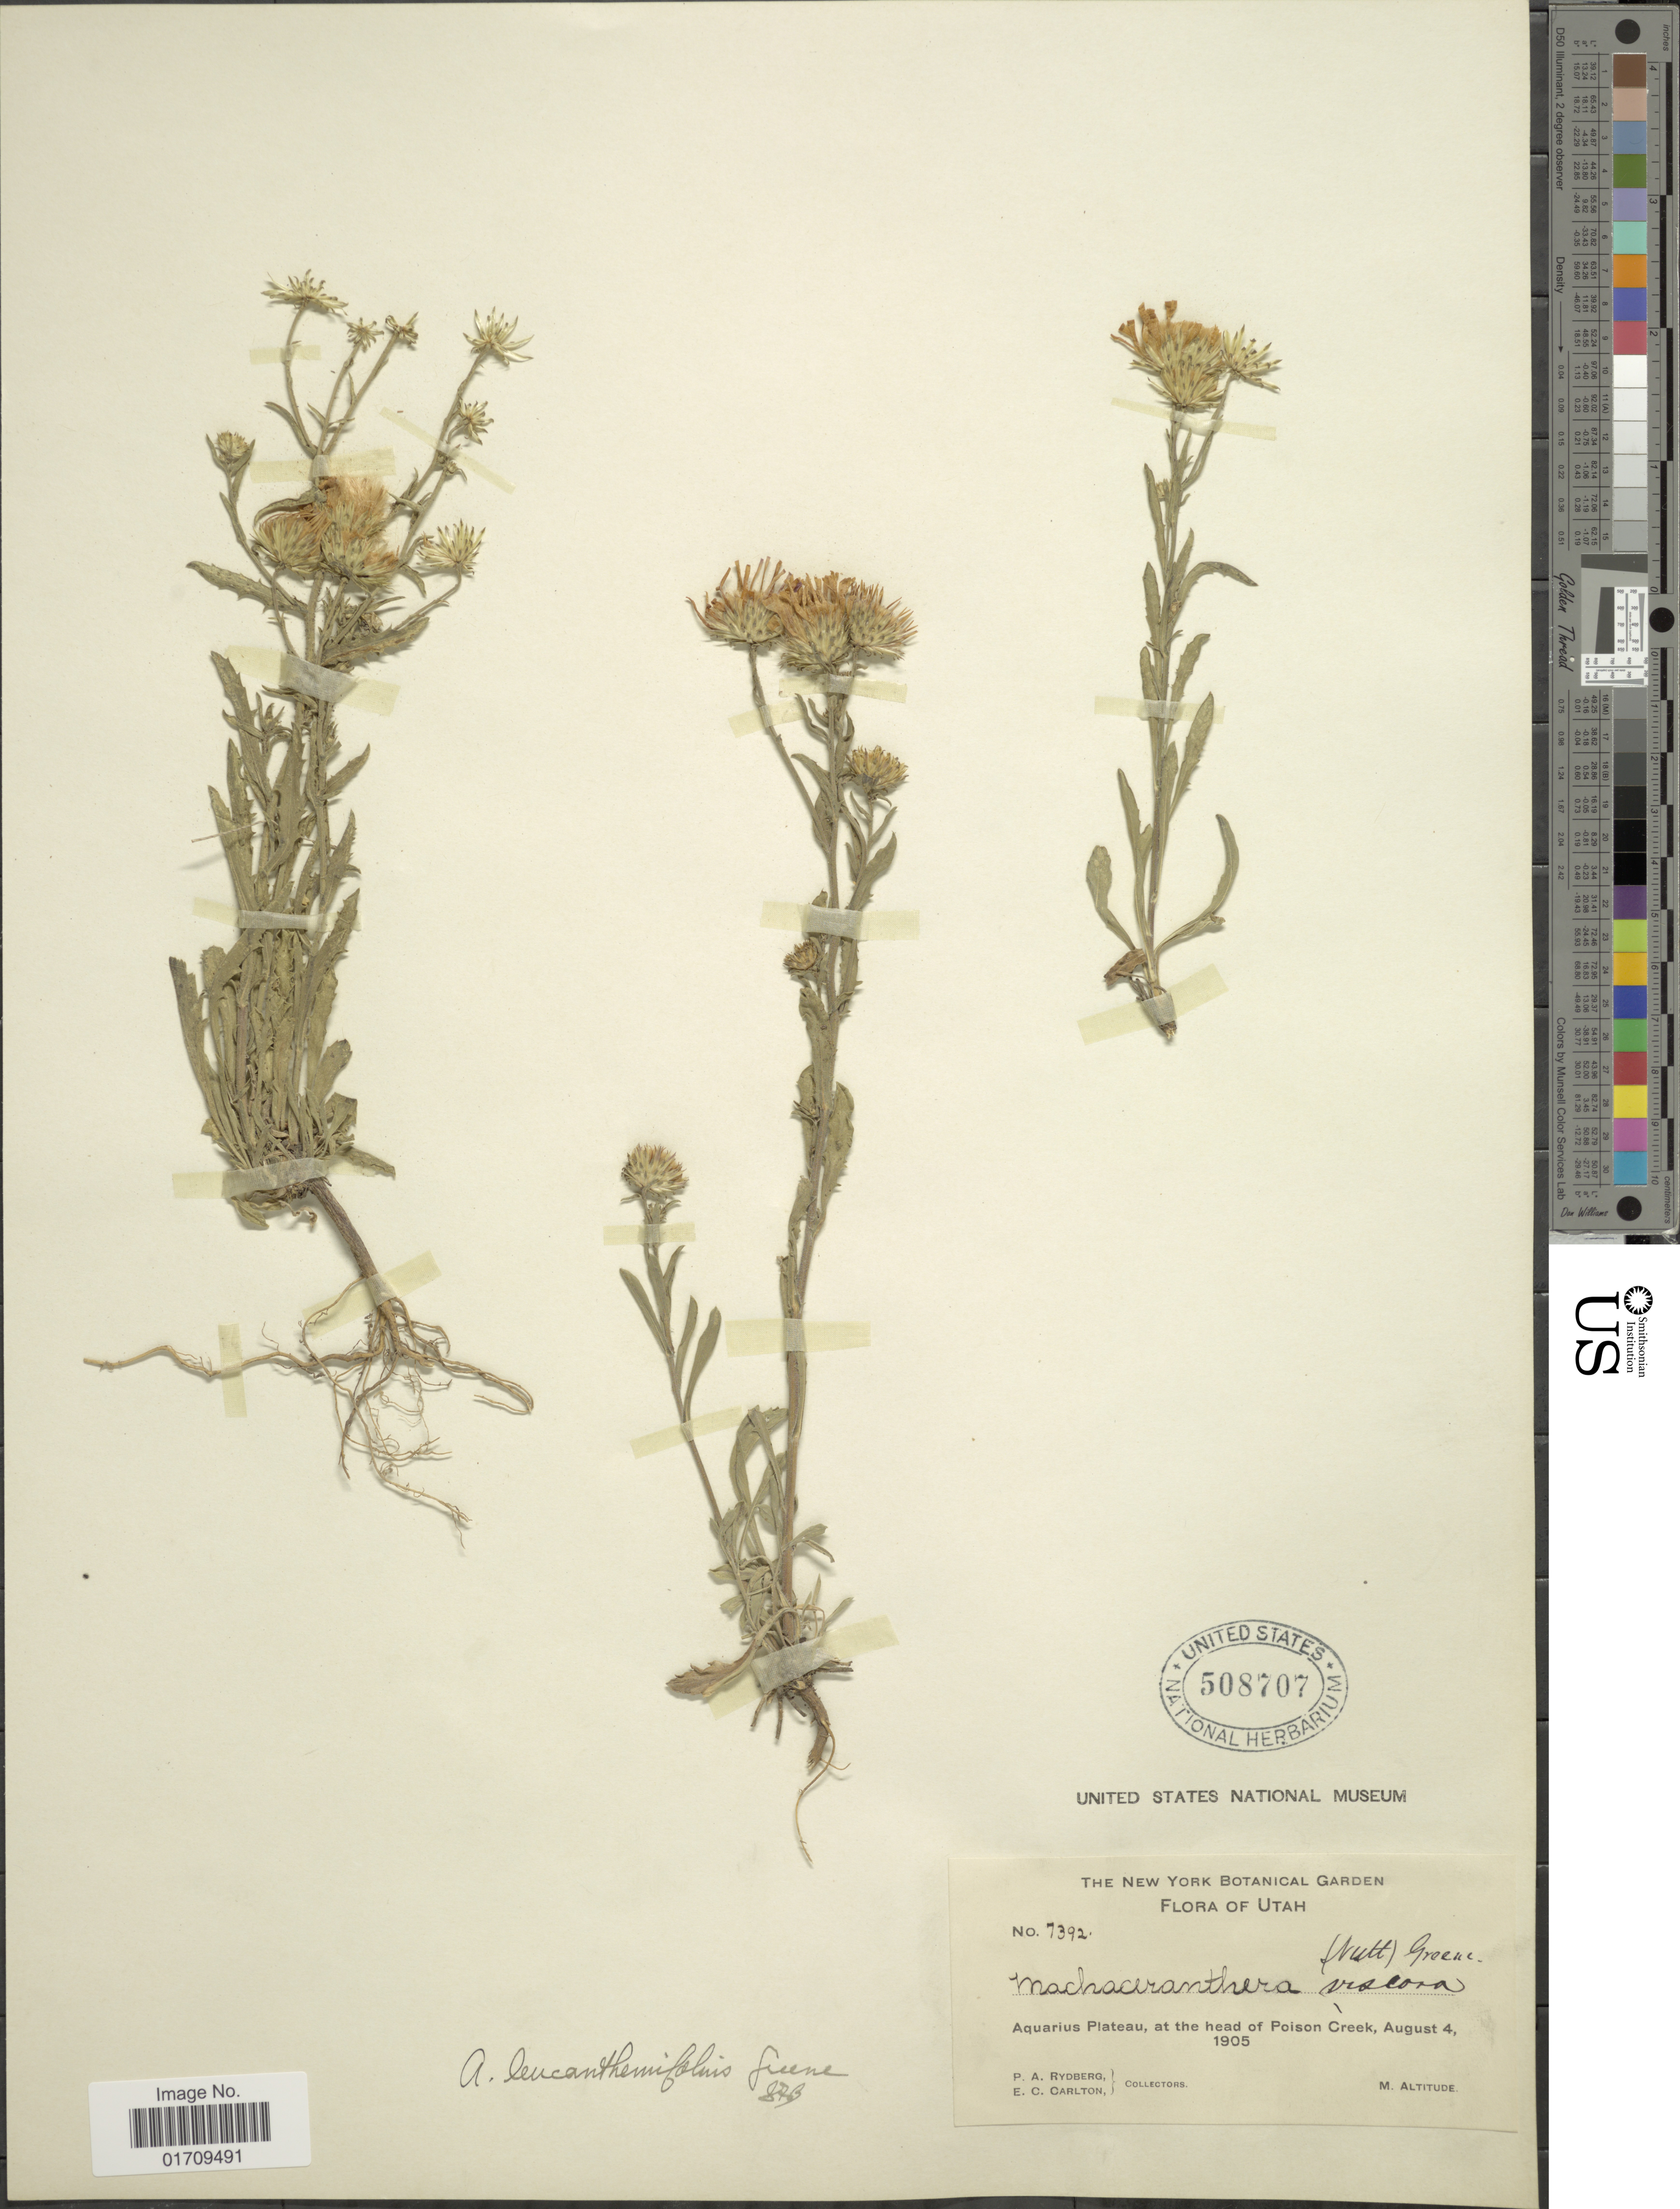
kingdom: Plantae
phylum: Tracheophyta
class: Magnoliopsida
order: Asterales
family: Asteraceae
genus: Machaeranthera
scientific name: Machaeranthera viscosa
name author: (Nutt.) Greene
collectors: P. A. Rydberg & E. Carlton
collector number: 7392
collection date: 1905-08-04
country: United States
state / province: Utah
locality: Aquarius Plateau, at the head of Poison Creek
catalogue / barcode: US 508707